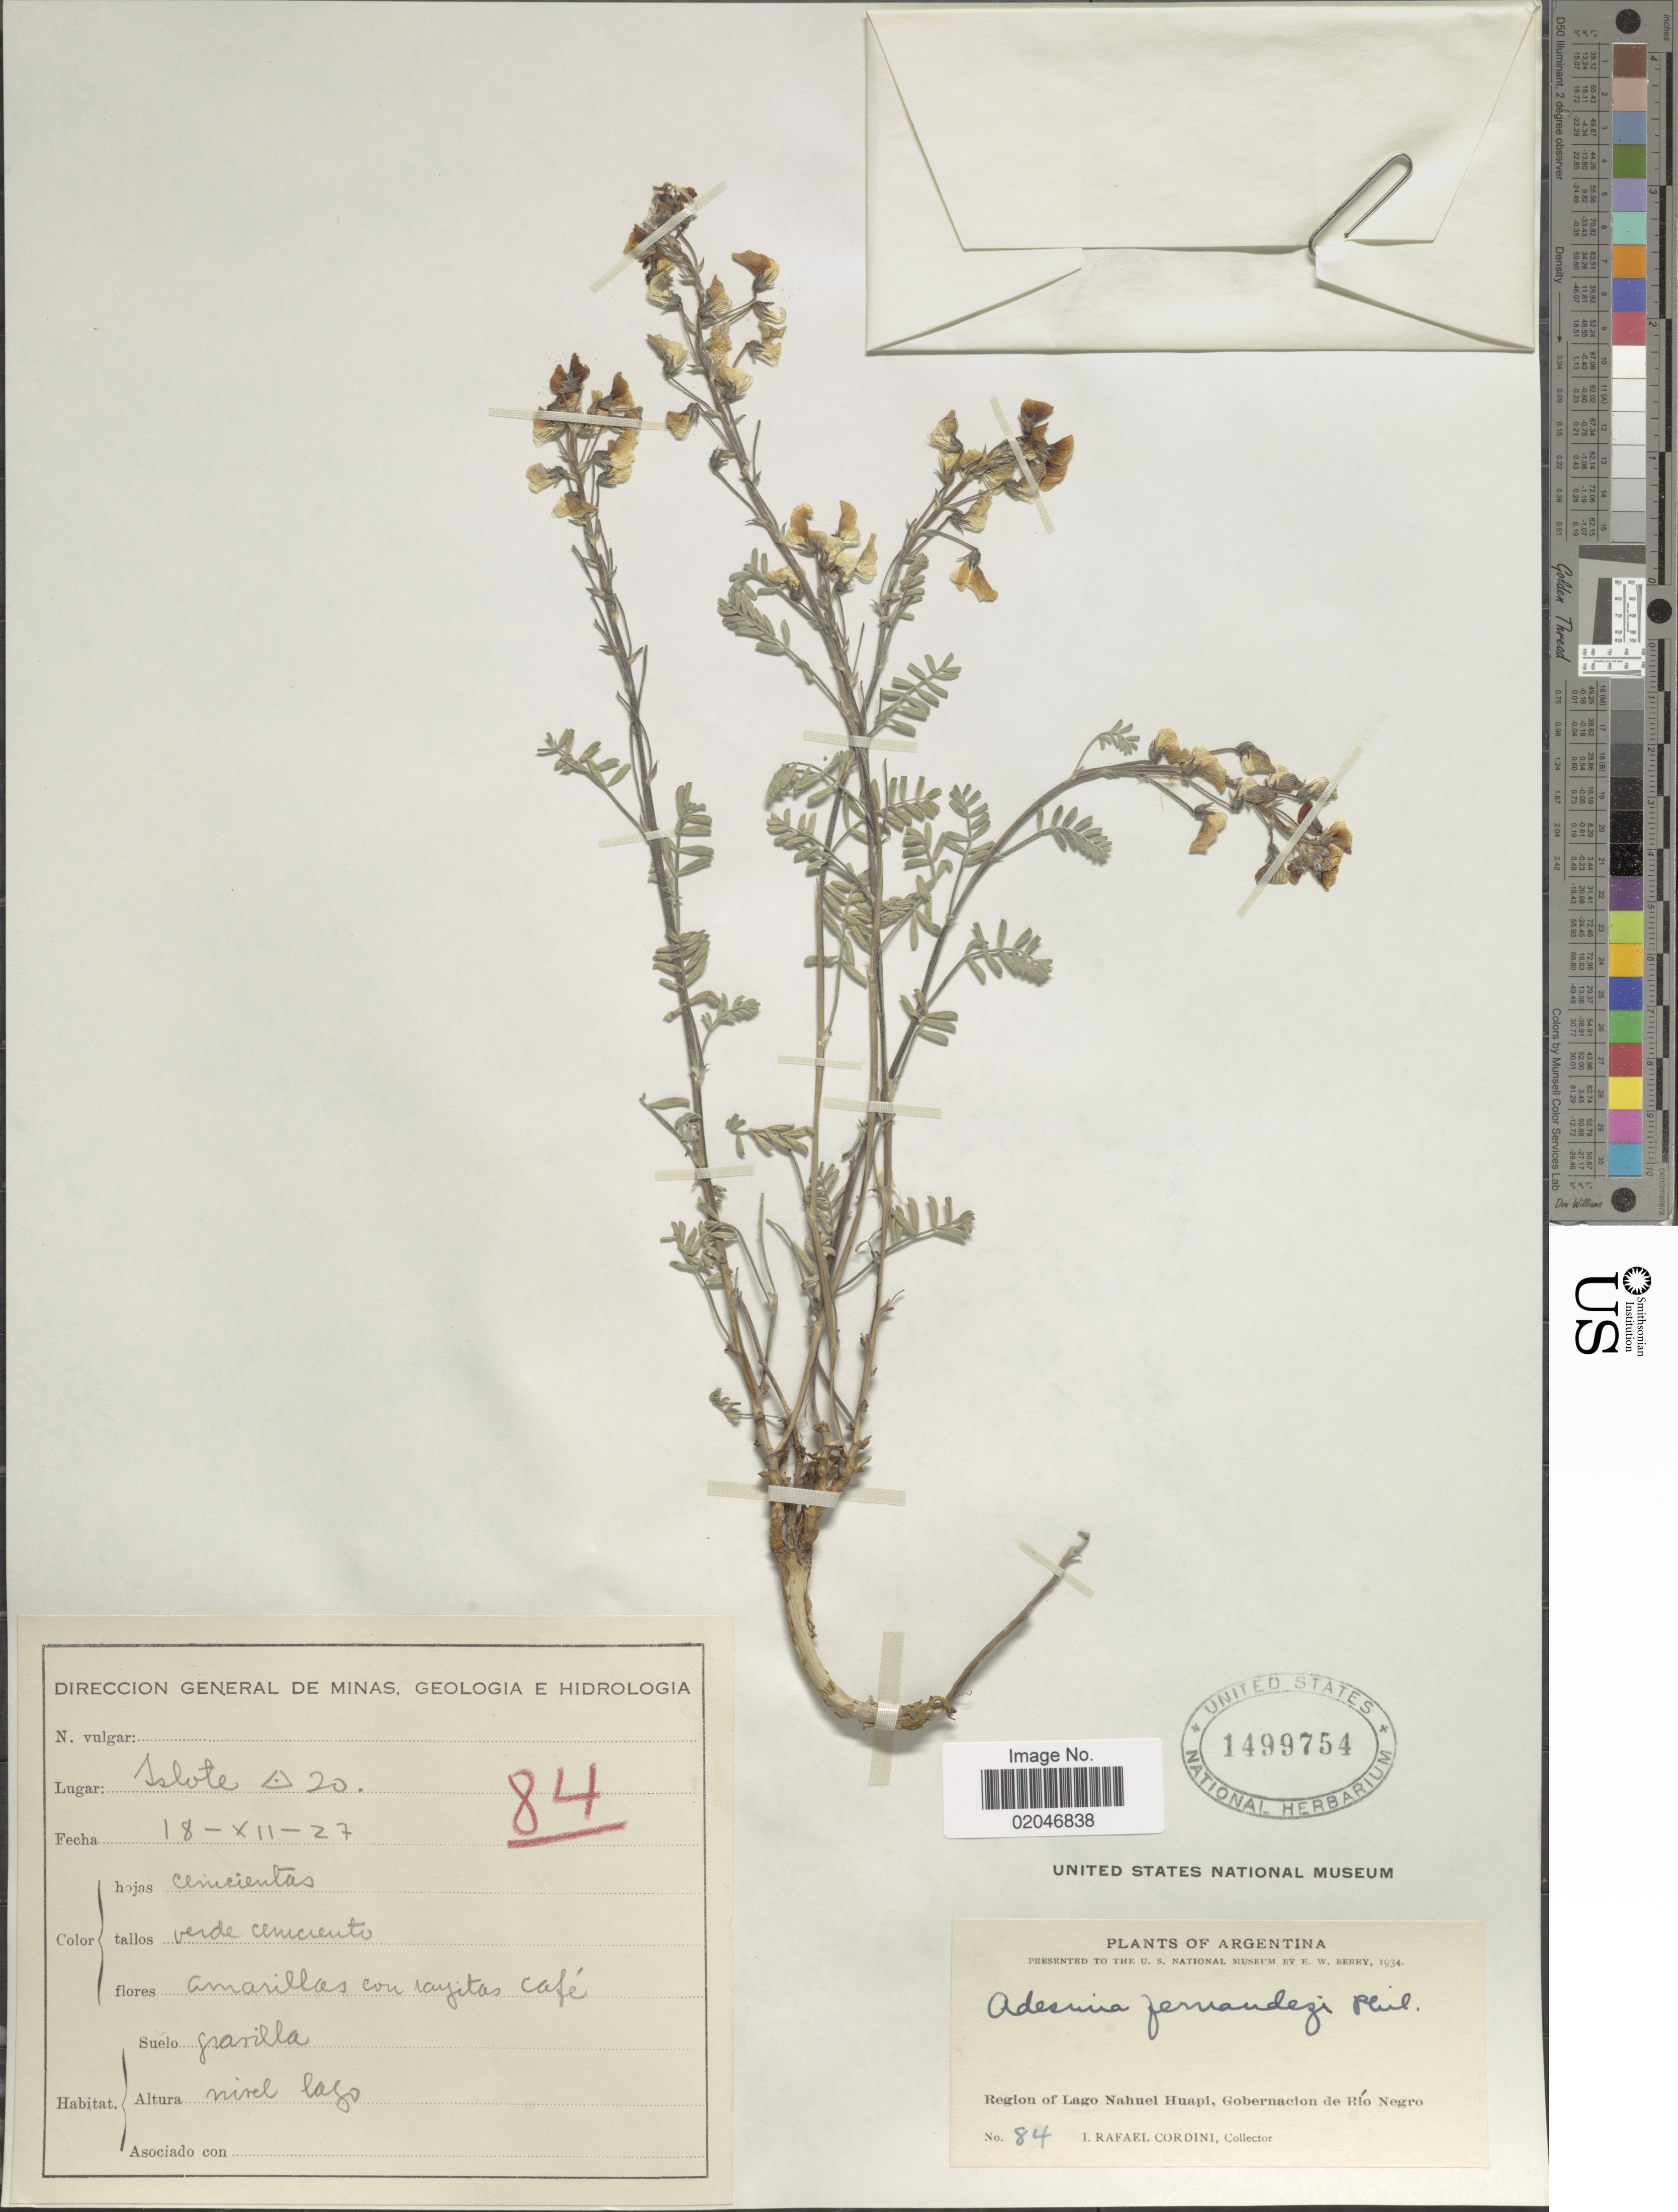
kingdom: Plantae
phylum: Tracheophyta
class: Magnoliopsida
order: Fabales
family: Fabaceae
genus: Adesmia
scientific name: Adesmia corymbosa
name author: Clos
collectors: I. Cordini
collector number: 84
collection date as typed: Transcribed d/m/y: 18/12/27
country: Argentina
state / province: Rio Negro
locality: Region of Lago Nahuel Huapi, Solote.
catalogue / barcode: US 1499754